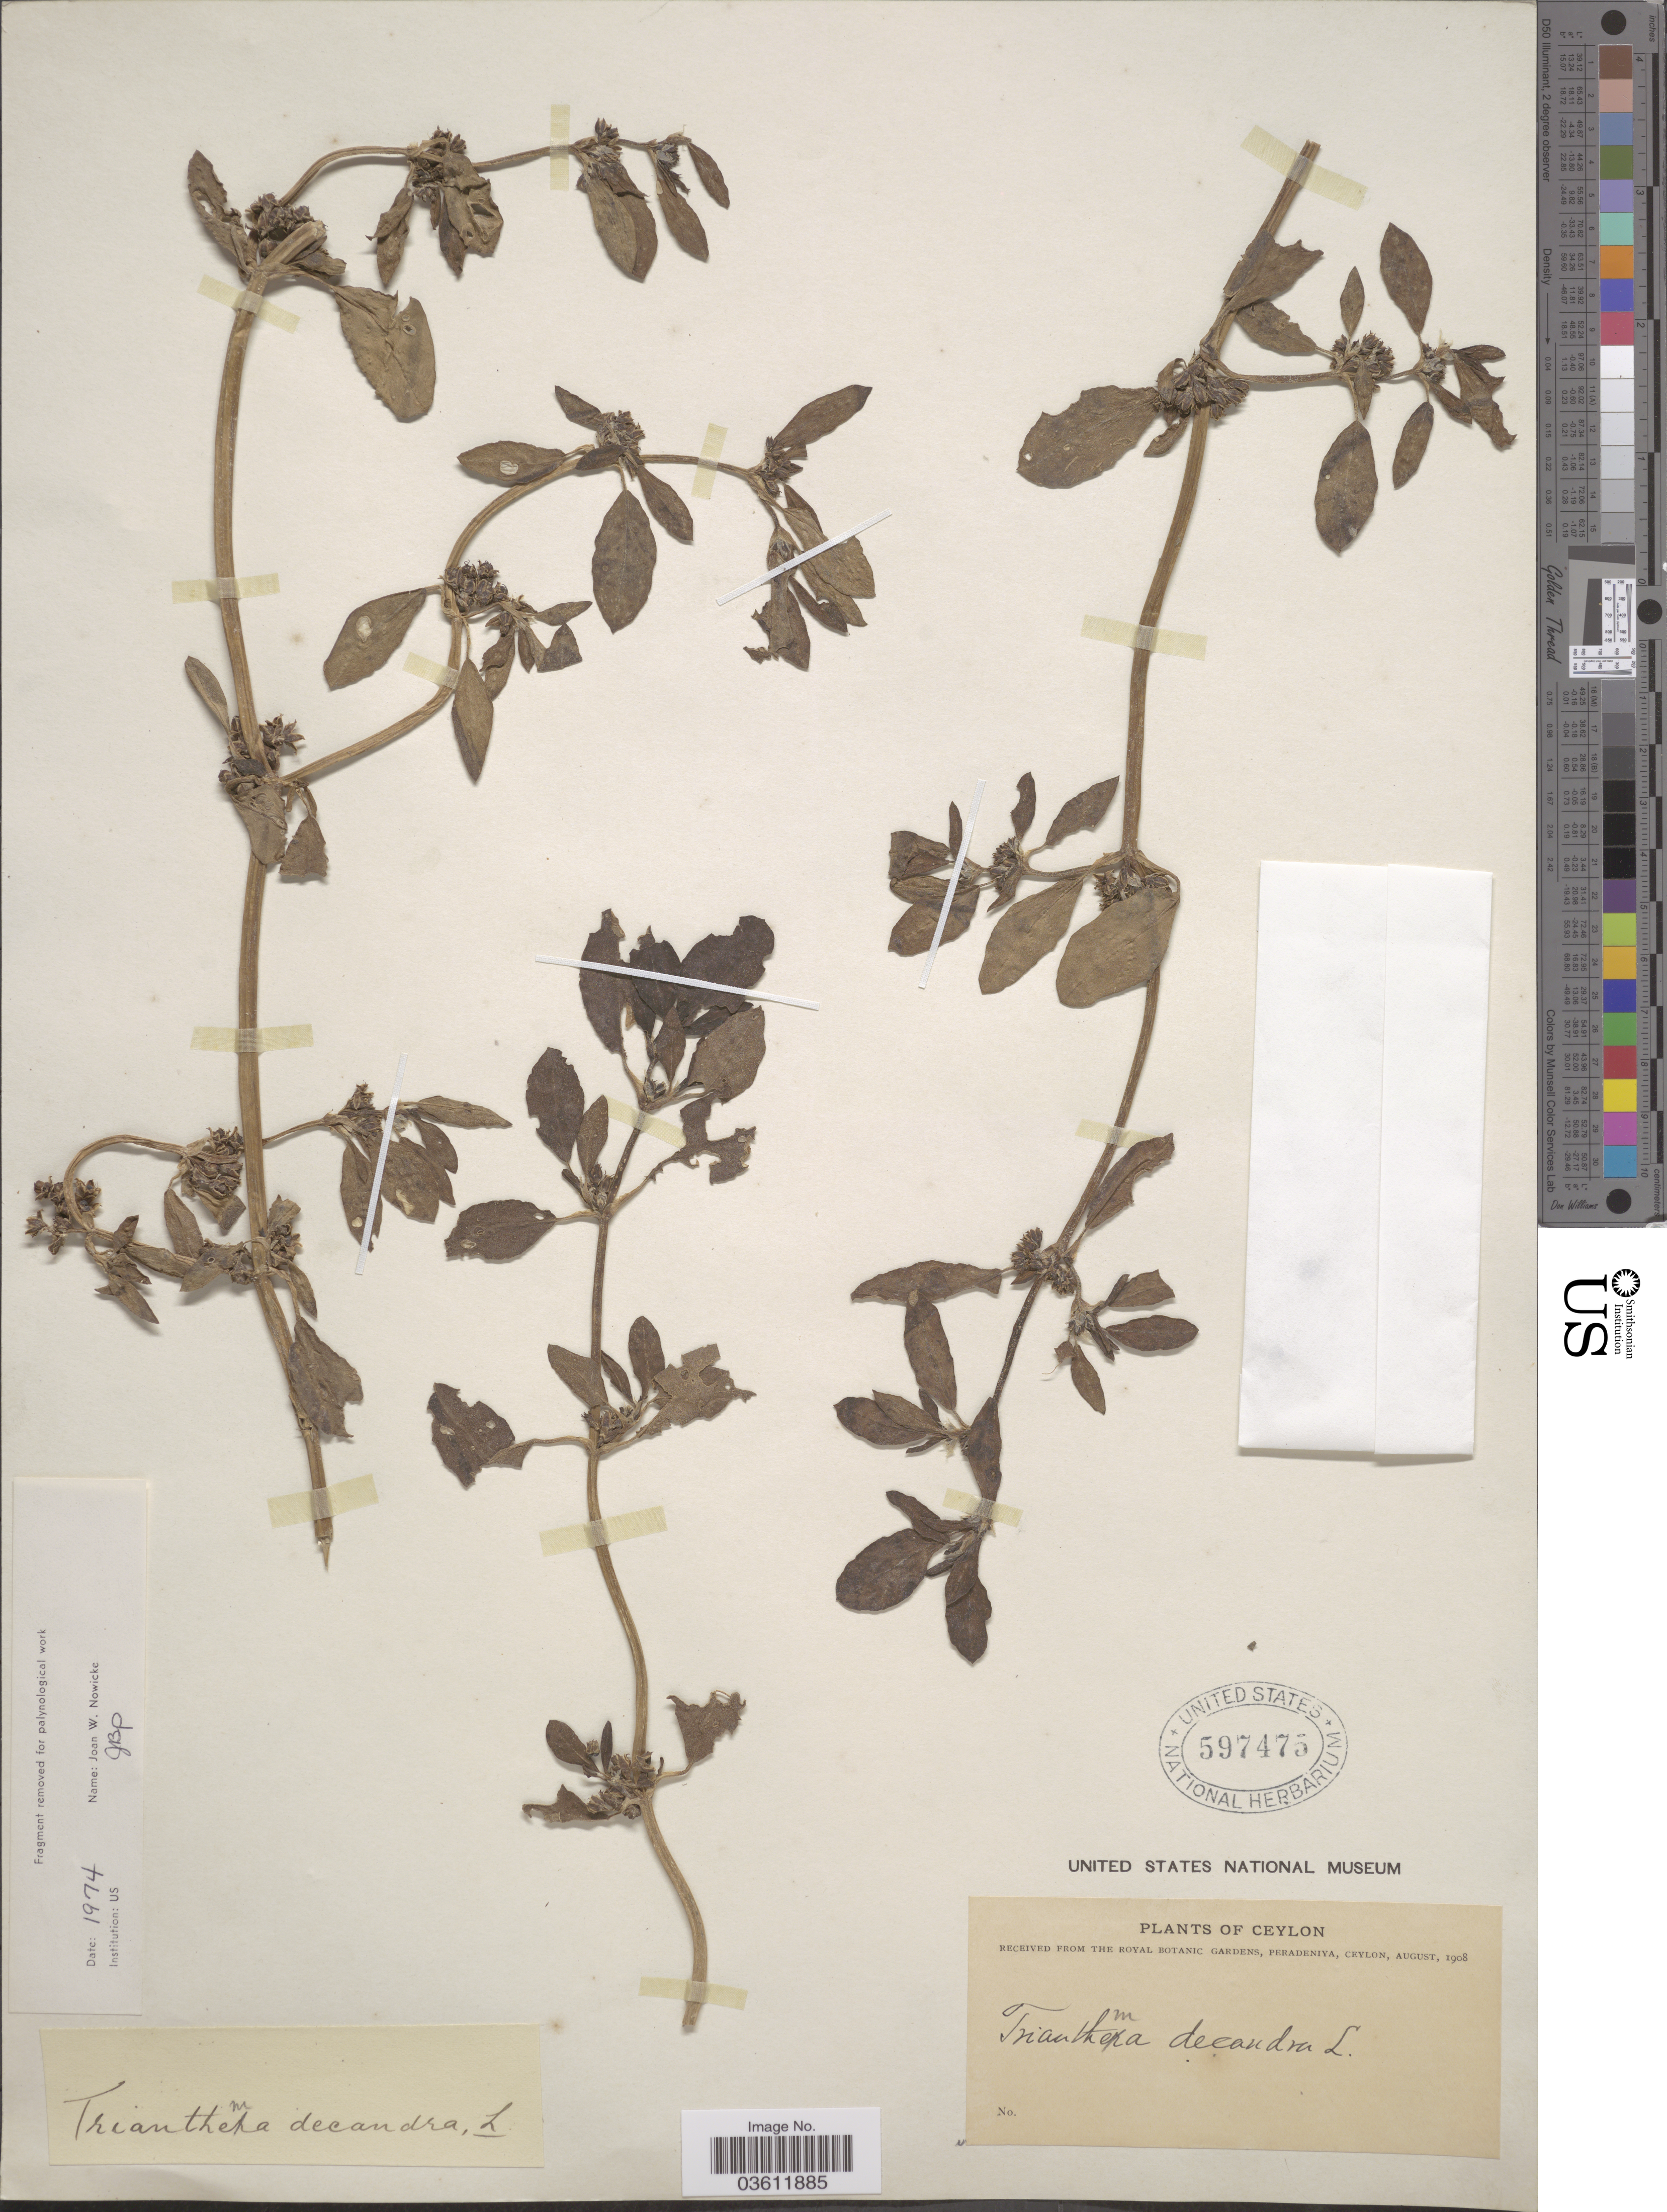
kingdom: Plantae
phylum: Tracheophyta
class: Magnoliopsida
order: Caryophyllales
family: Aizoaceae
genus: Trianthema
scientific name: Trianthema decandrum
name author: L.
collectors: ex herb. Royal Botanic Gardens, Peradeniya, Ceylon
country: Sri Lanka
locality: Ceylon.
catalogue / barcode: US 597475